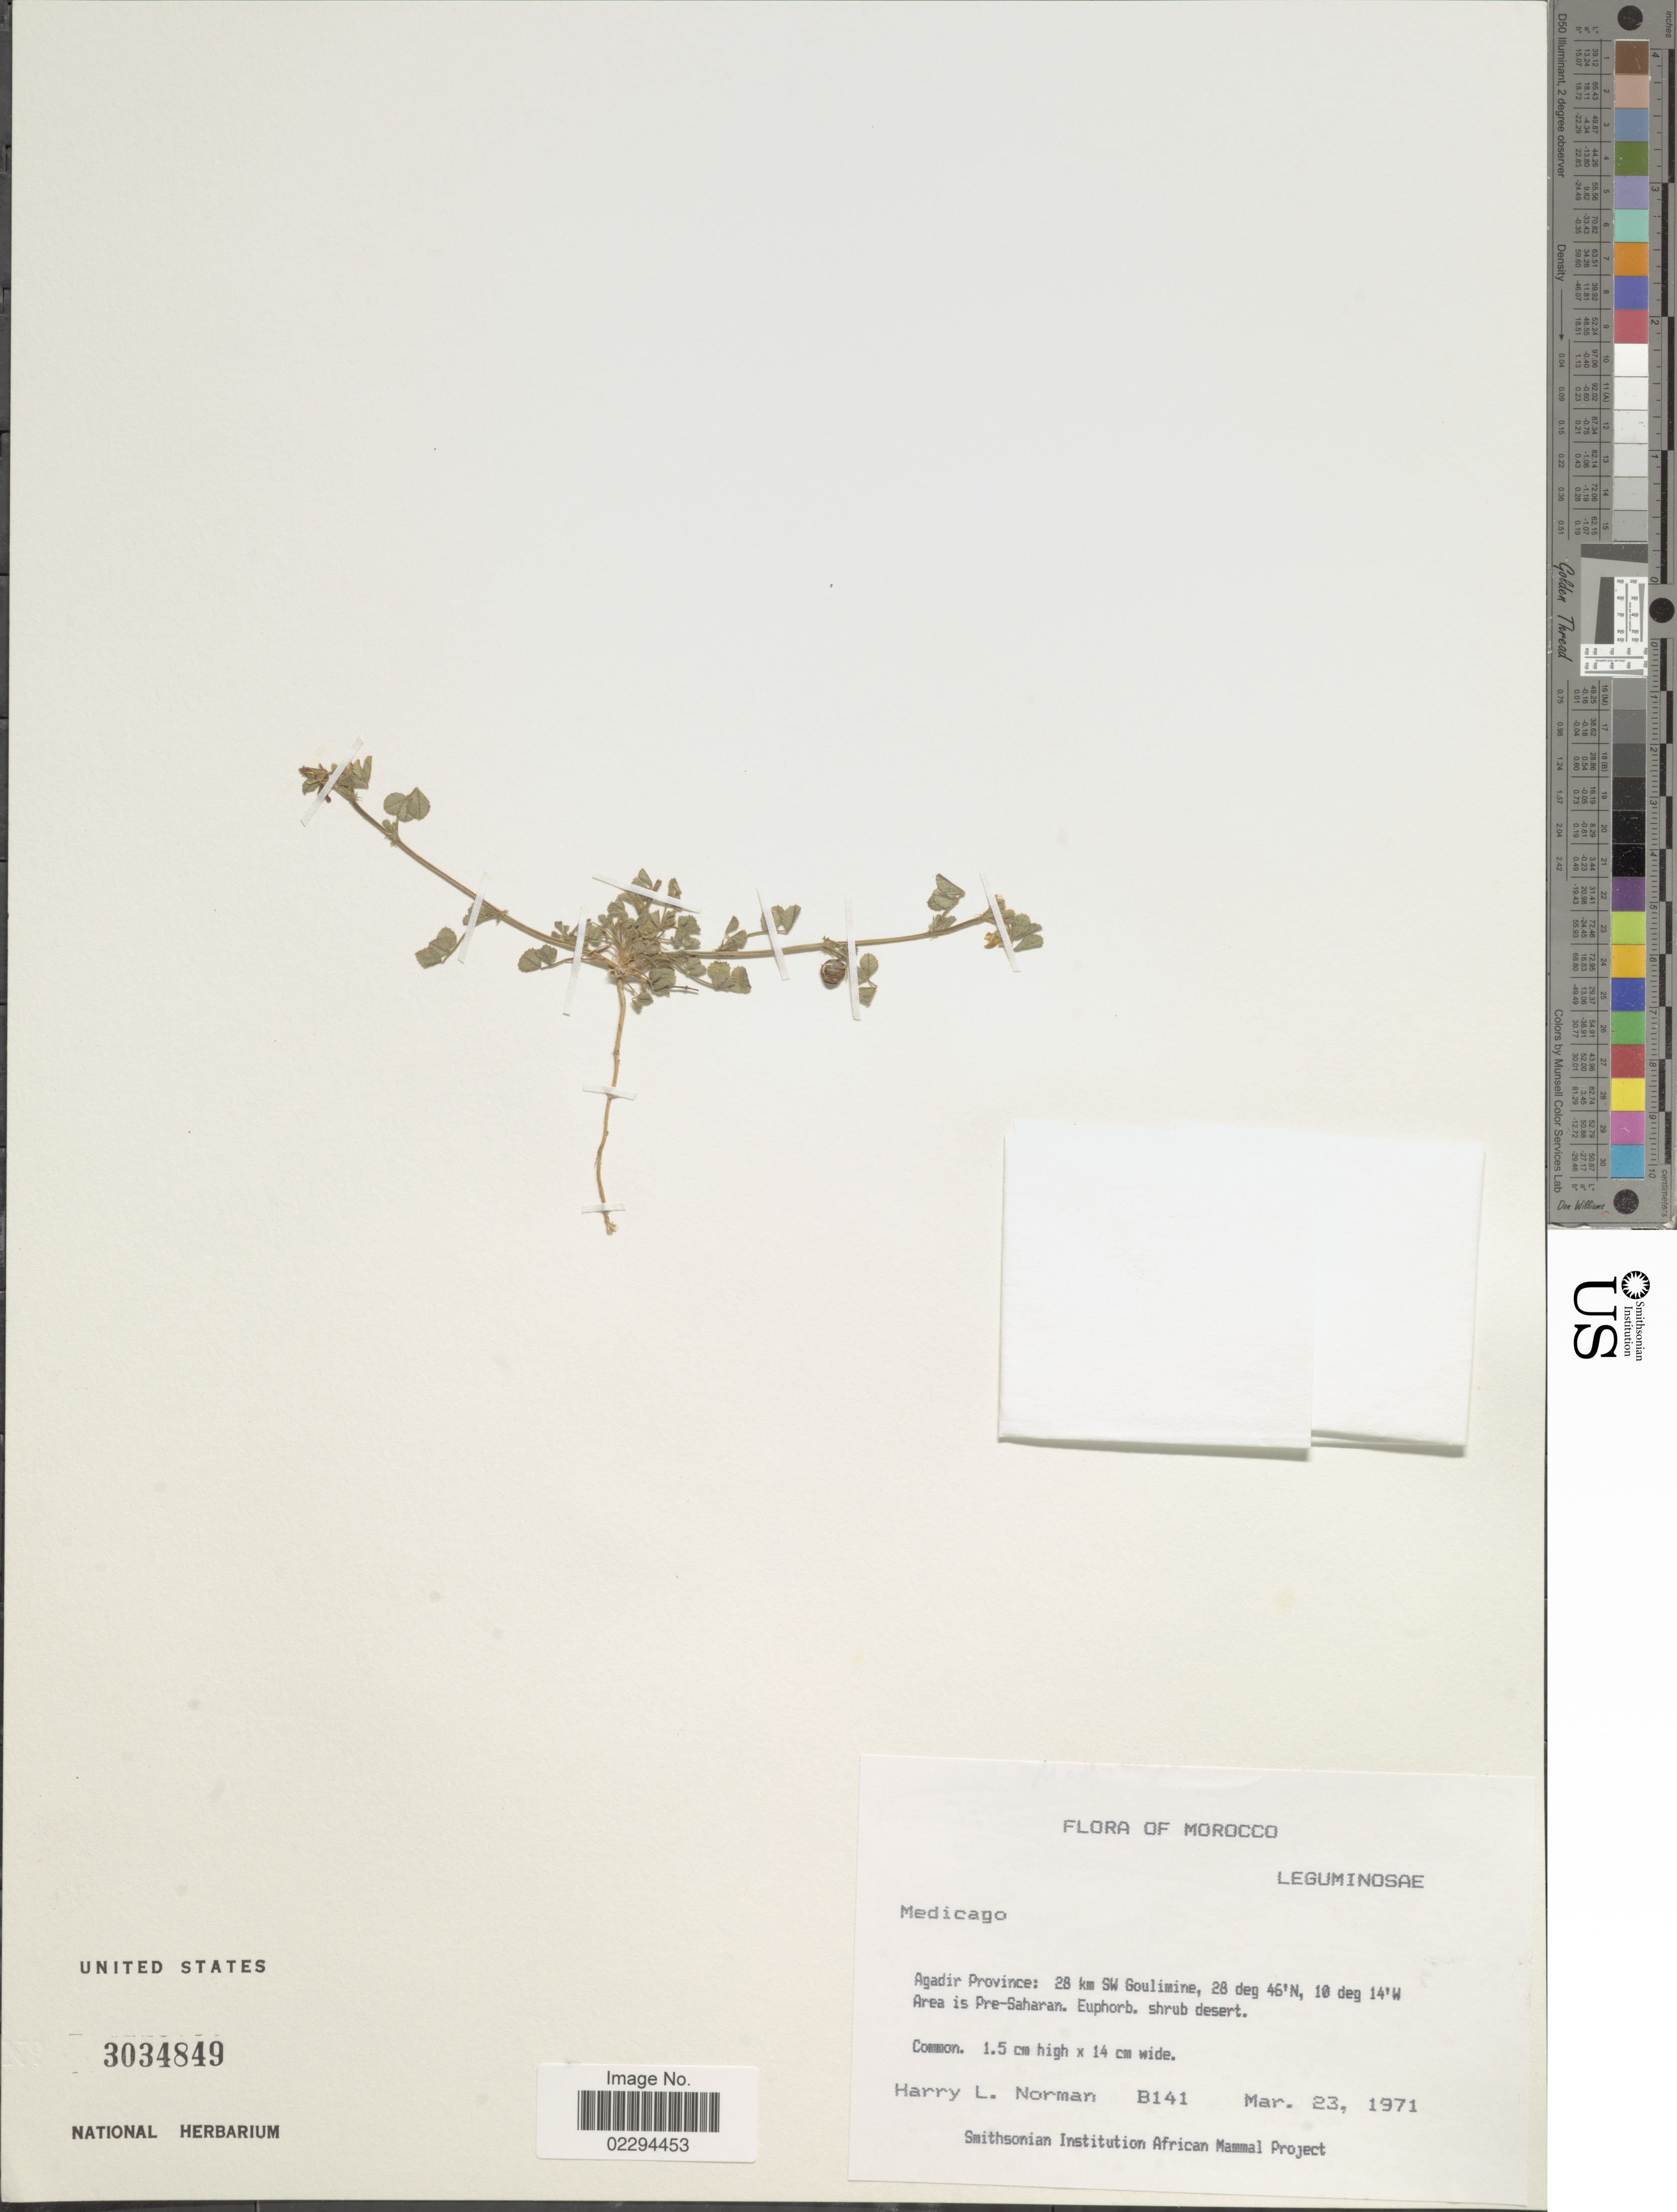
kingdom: Plantae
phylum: Tracheophyta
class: Magnoliopsida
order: Fabales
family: Fabaceae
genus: Medicago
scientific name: Medicago sp.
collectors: Norman, H.L.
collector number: B141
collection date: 1971-03-23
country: Morocco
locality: Agadir Province: 28 km SW Goulimine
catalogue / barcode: US 3034849